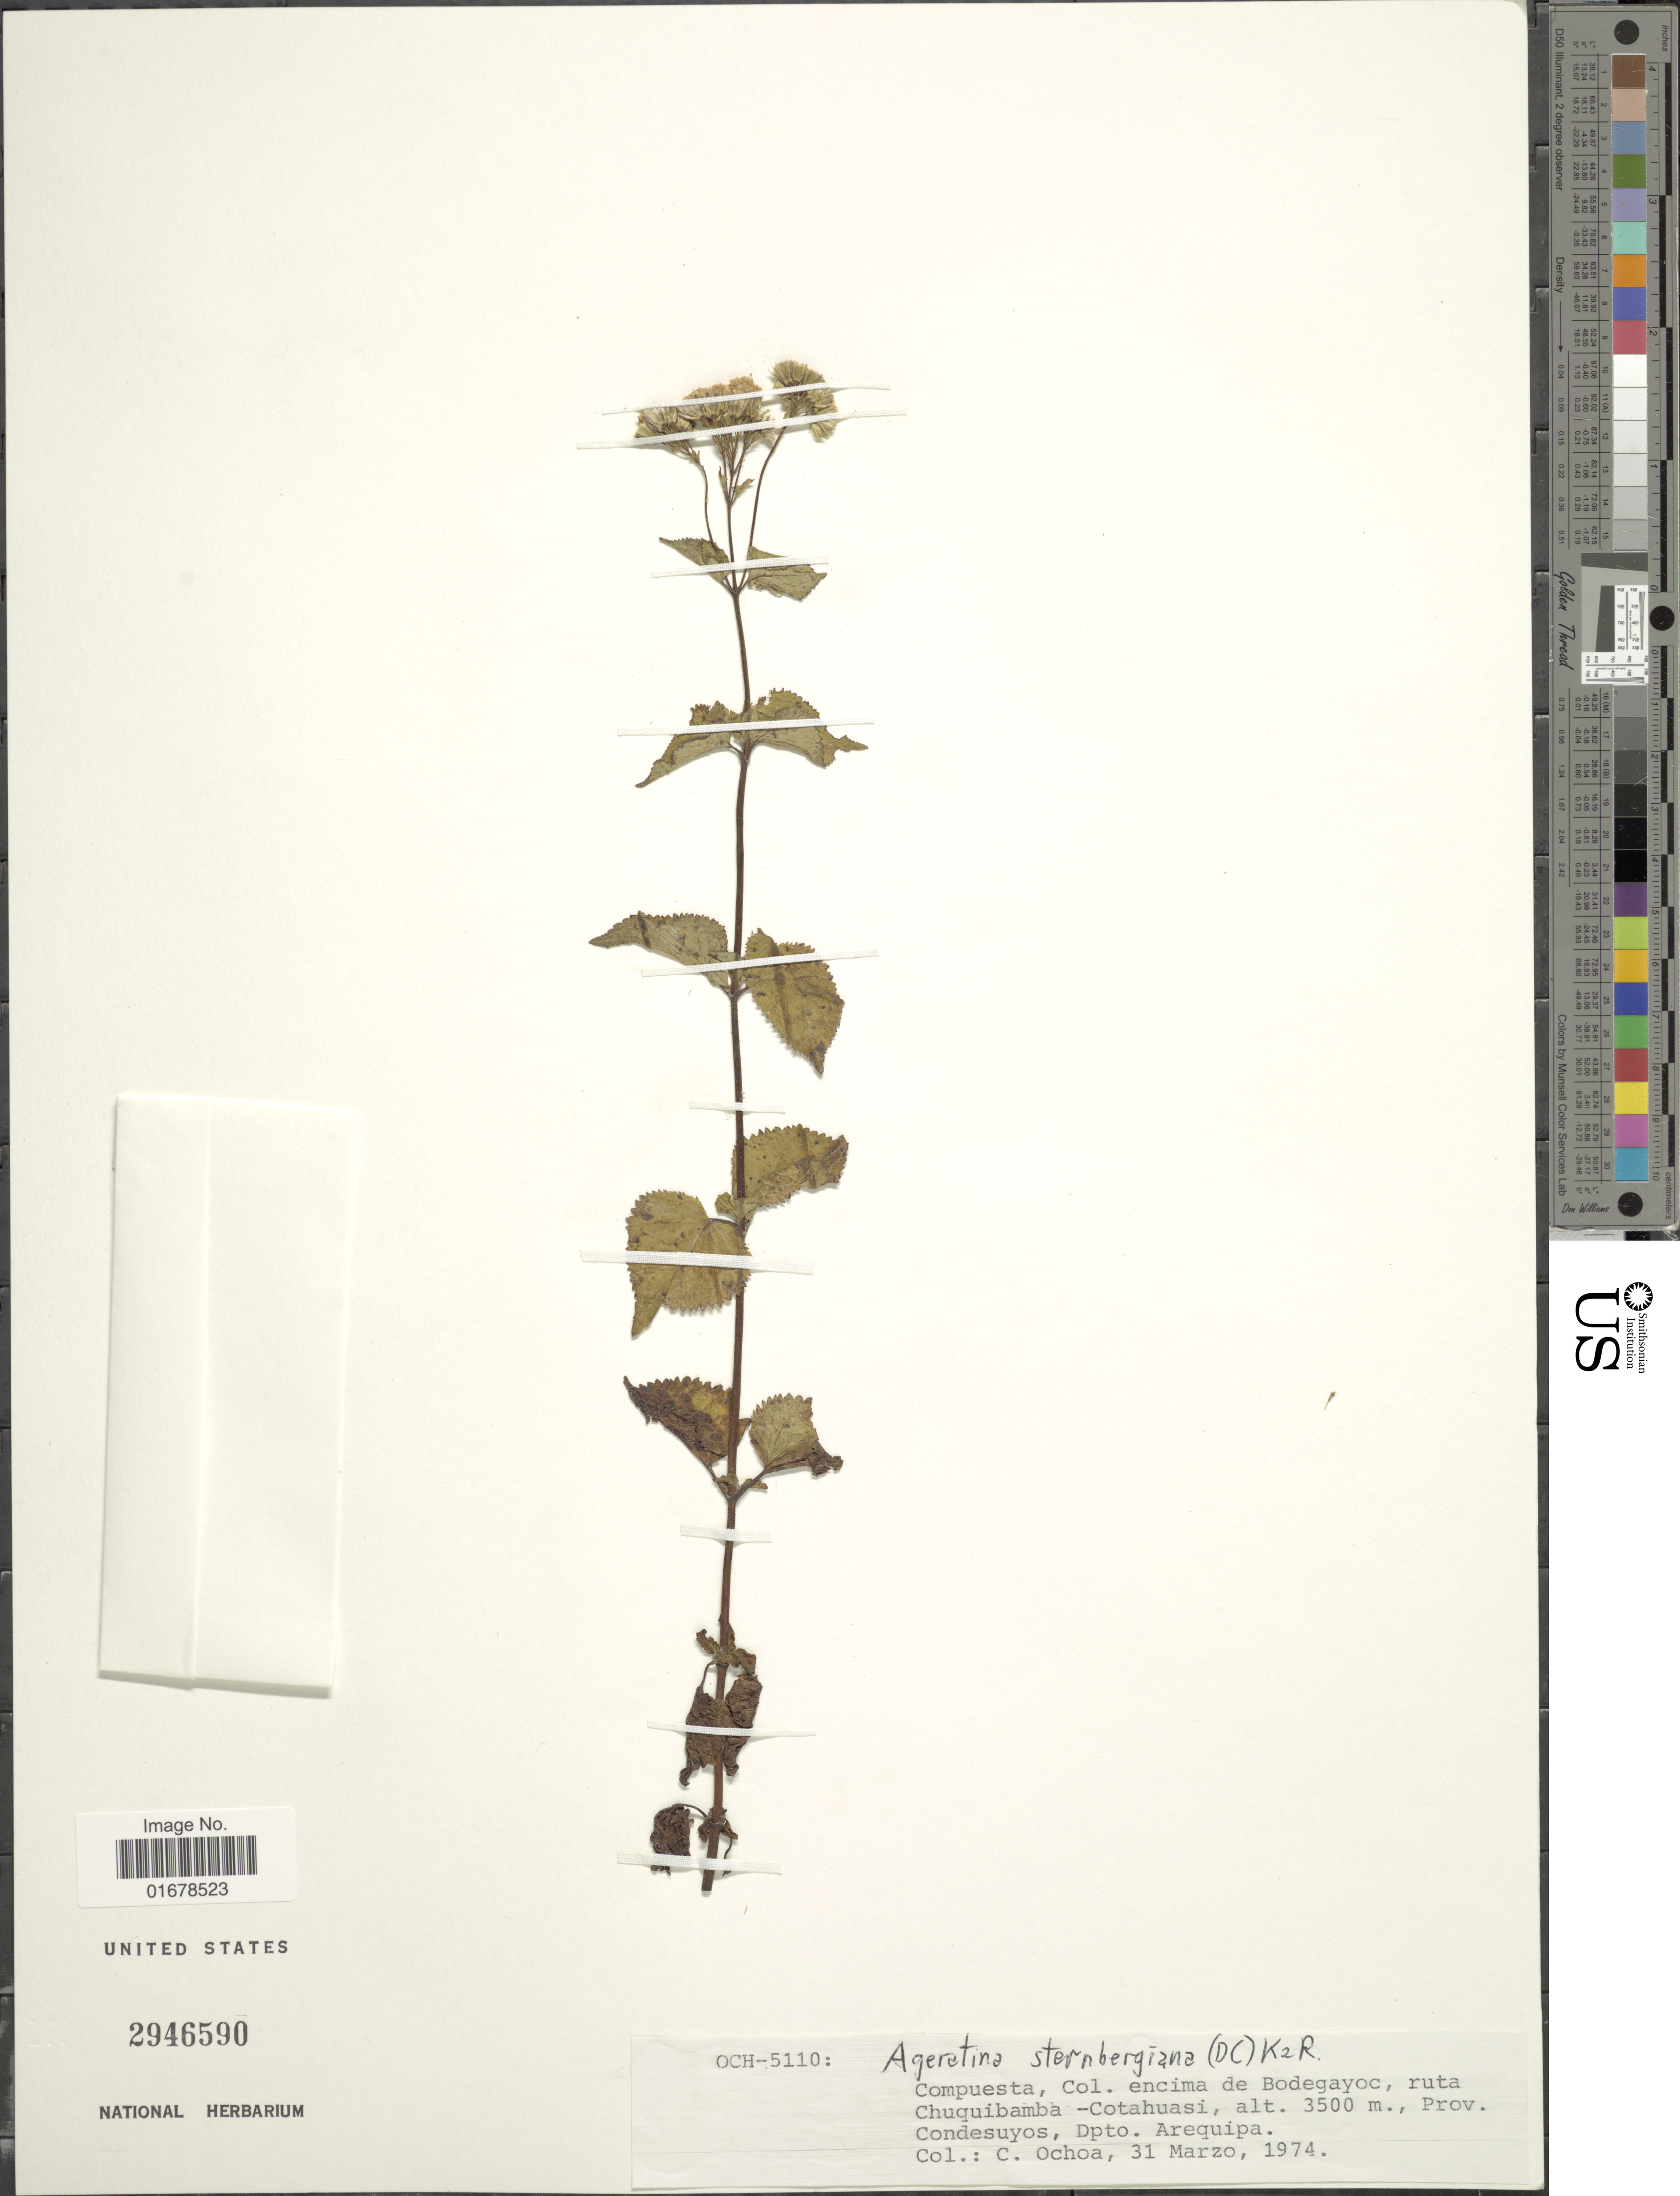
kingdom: Plantae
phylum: Tracheophyta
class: Magnoliopsida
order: Asterales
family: Asteraceae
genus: Ageratina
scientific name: Ageratina sternbergiana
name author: (DC.) R.M. King & H. Rob.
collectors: C. Ochoa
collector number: OCH-5110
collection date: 1974-03-31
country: Peru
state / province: Arequipa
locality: Compuesta, Col. encima de Bodegayoc, ruta Chuquibamba - Cotahuasi, Prov. Condesuyos, Dpto. Arequipa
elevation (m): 3500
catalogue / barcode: US 2946590